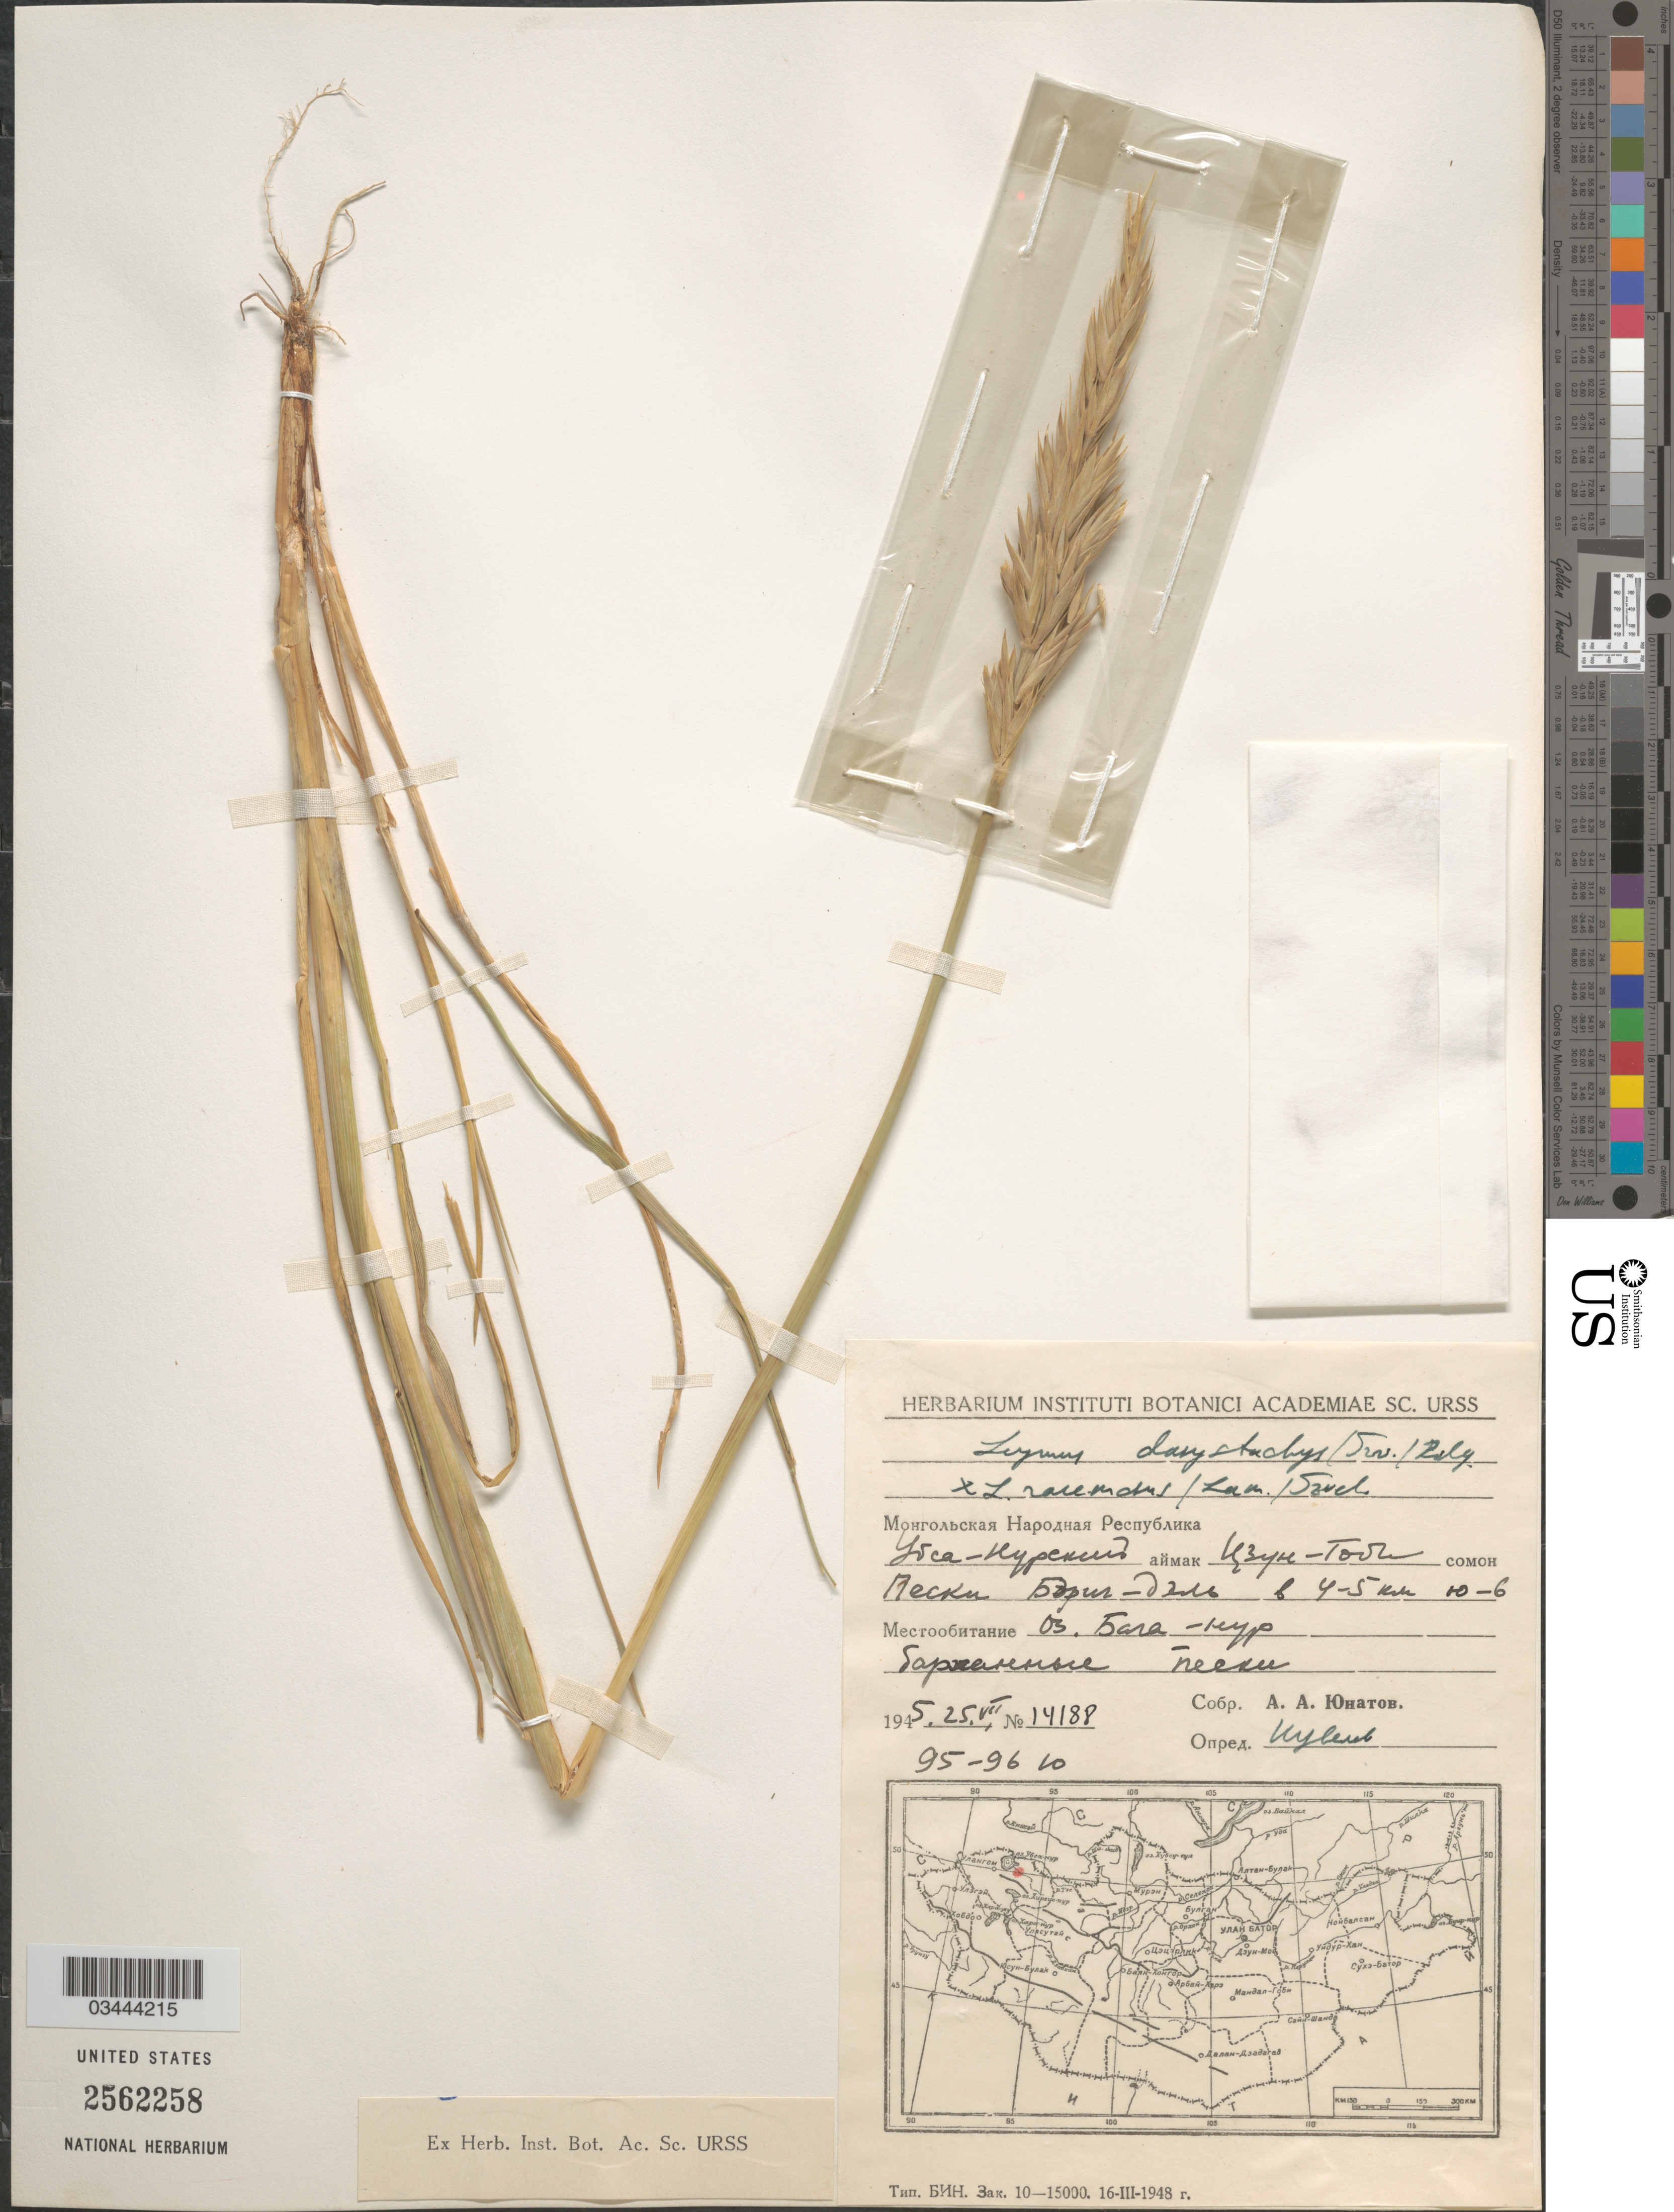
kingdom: Plantae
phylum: Tracheophyta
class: Liliopsida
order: Poales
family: Poaceae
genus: Leymus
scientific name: Leymus secalinus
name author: (Georgi) Tzvelev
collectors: A. Unatov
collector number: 14188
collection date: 1945-07-25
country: Mongolia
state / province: Uvs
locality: Züüngovi District, 4-5 km SE of lake Baga-Nur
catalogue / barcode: US 2562258